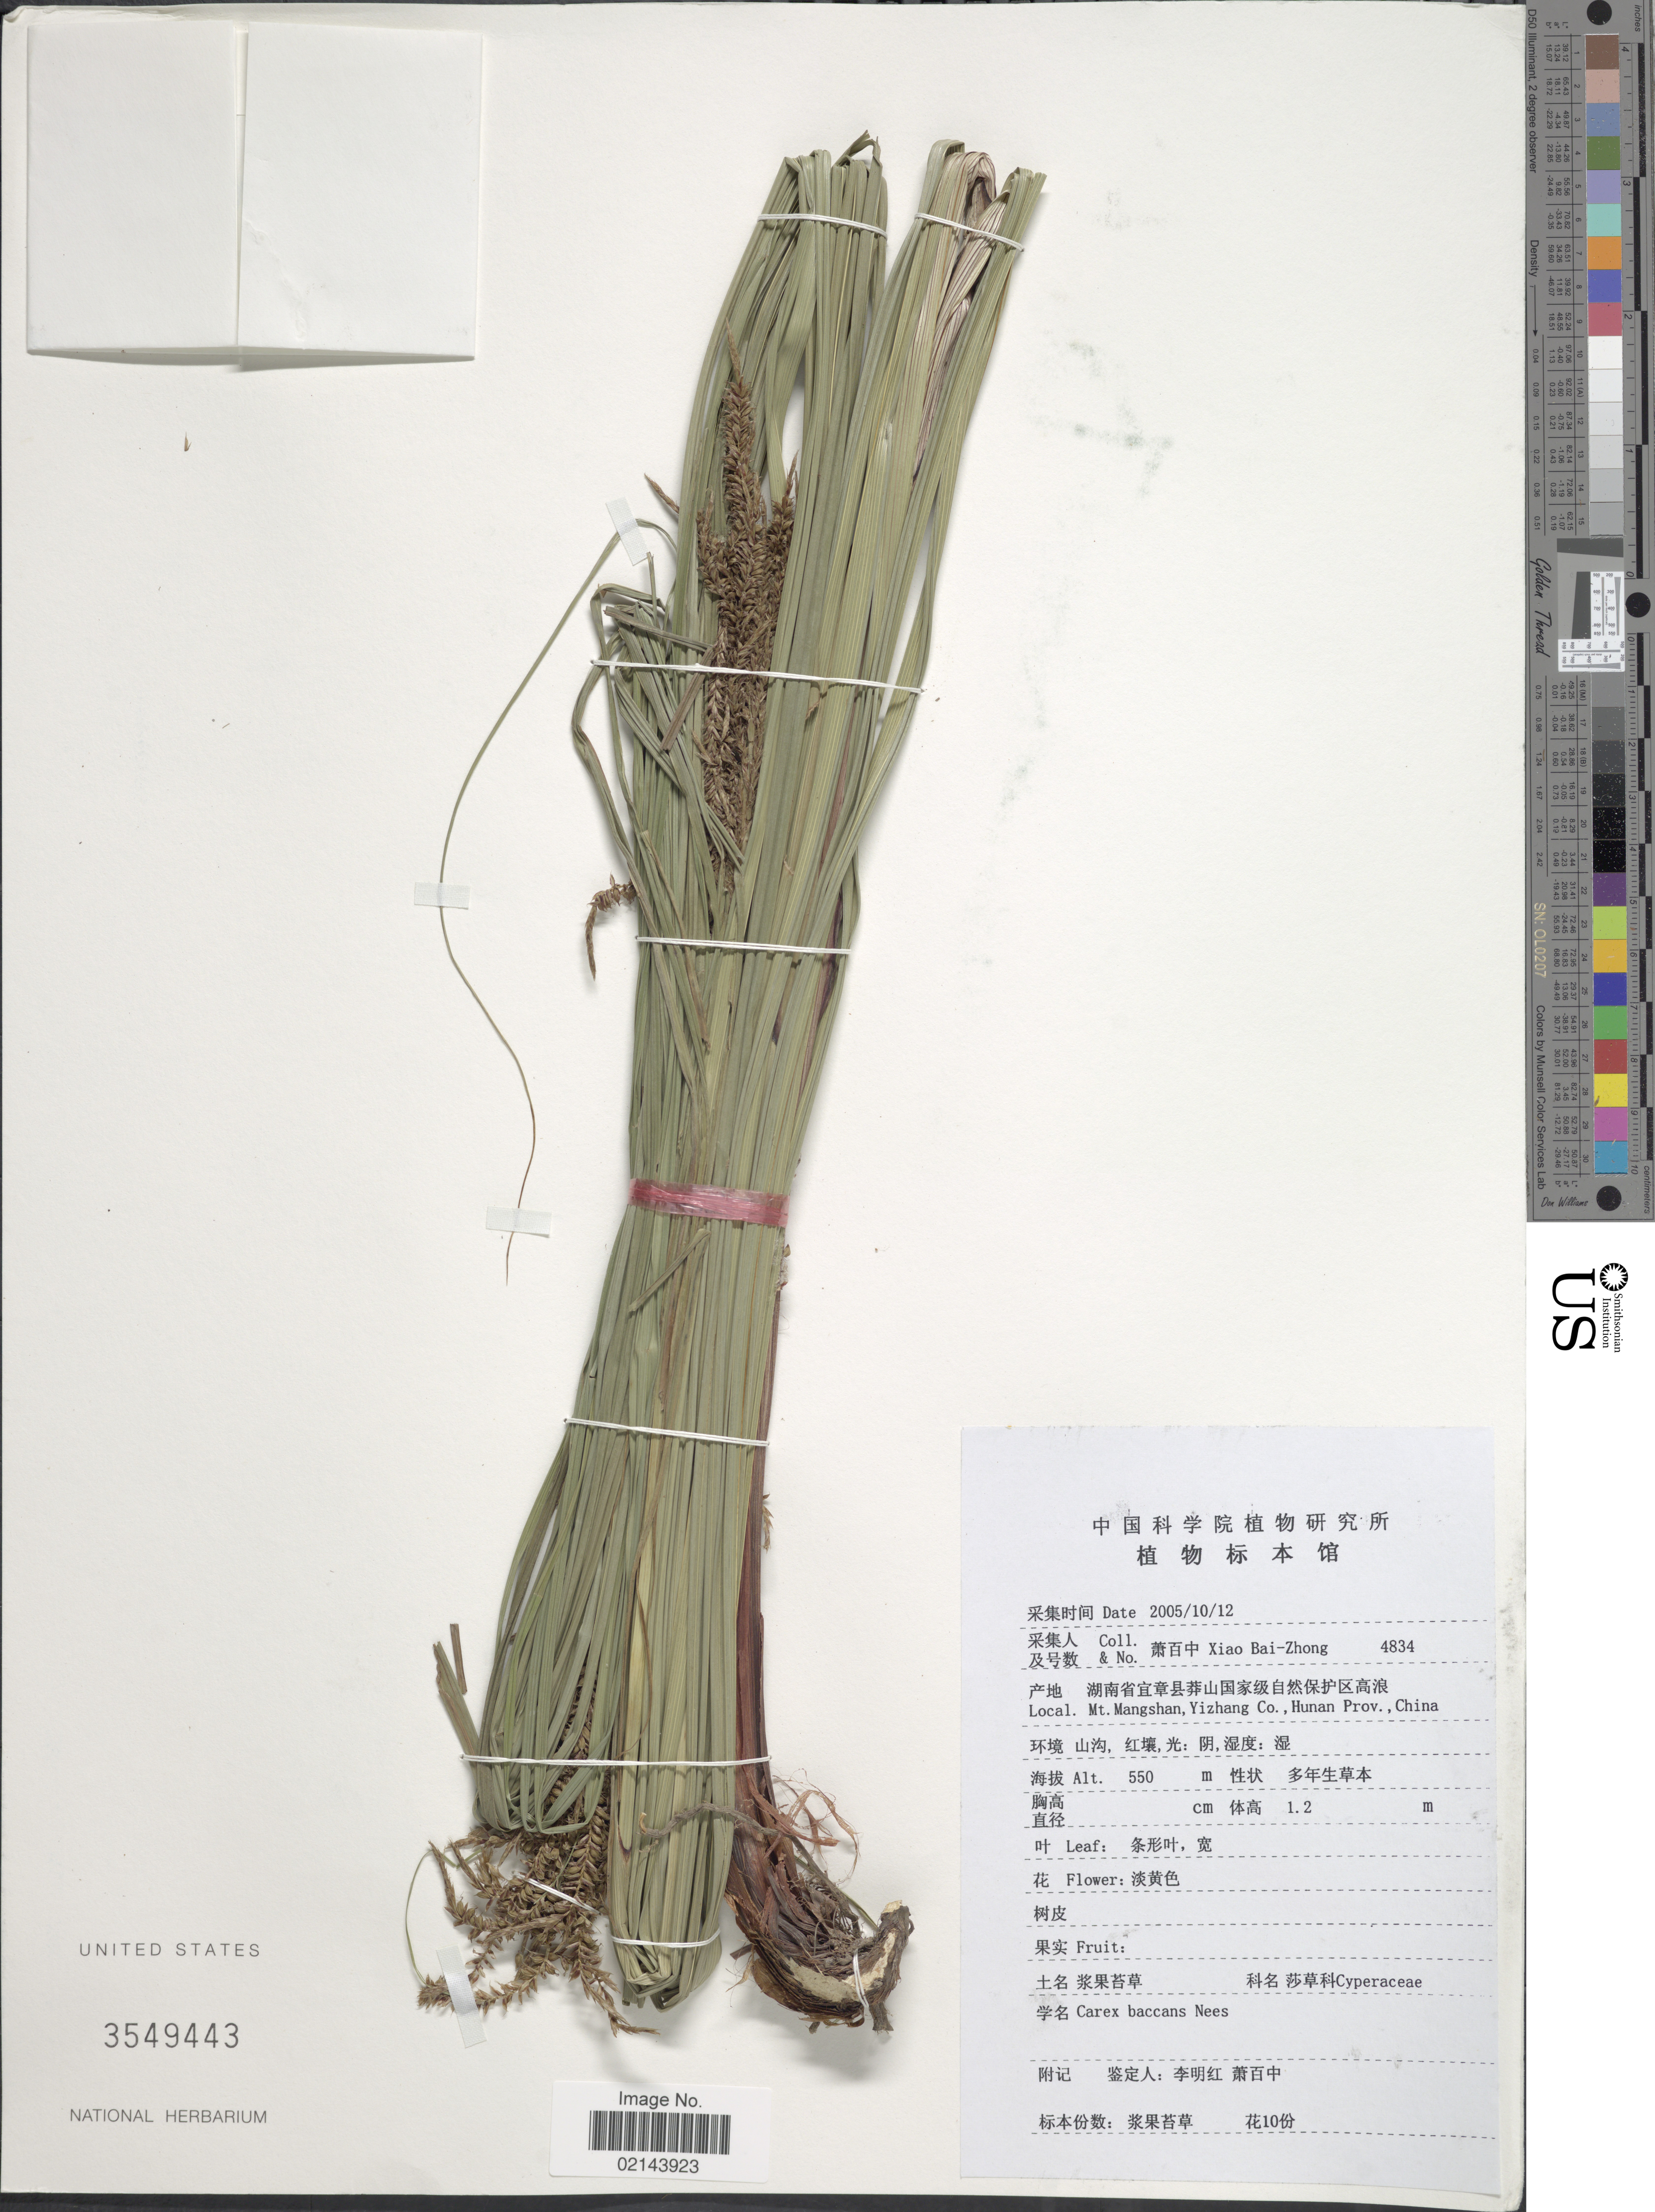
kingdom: Plantae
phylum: Tracheophyta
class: Liliopsida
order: Poales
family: Cyperaceae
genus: Carex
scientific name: Carex baccans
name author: Nees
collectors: B. Z. Xiao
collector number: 4834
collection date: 2005-10-12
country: China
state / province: Hunan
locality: Mt. Mangshan, Yizhang Co.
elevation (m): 550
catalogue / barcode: US 3549443